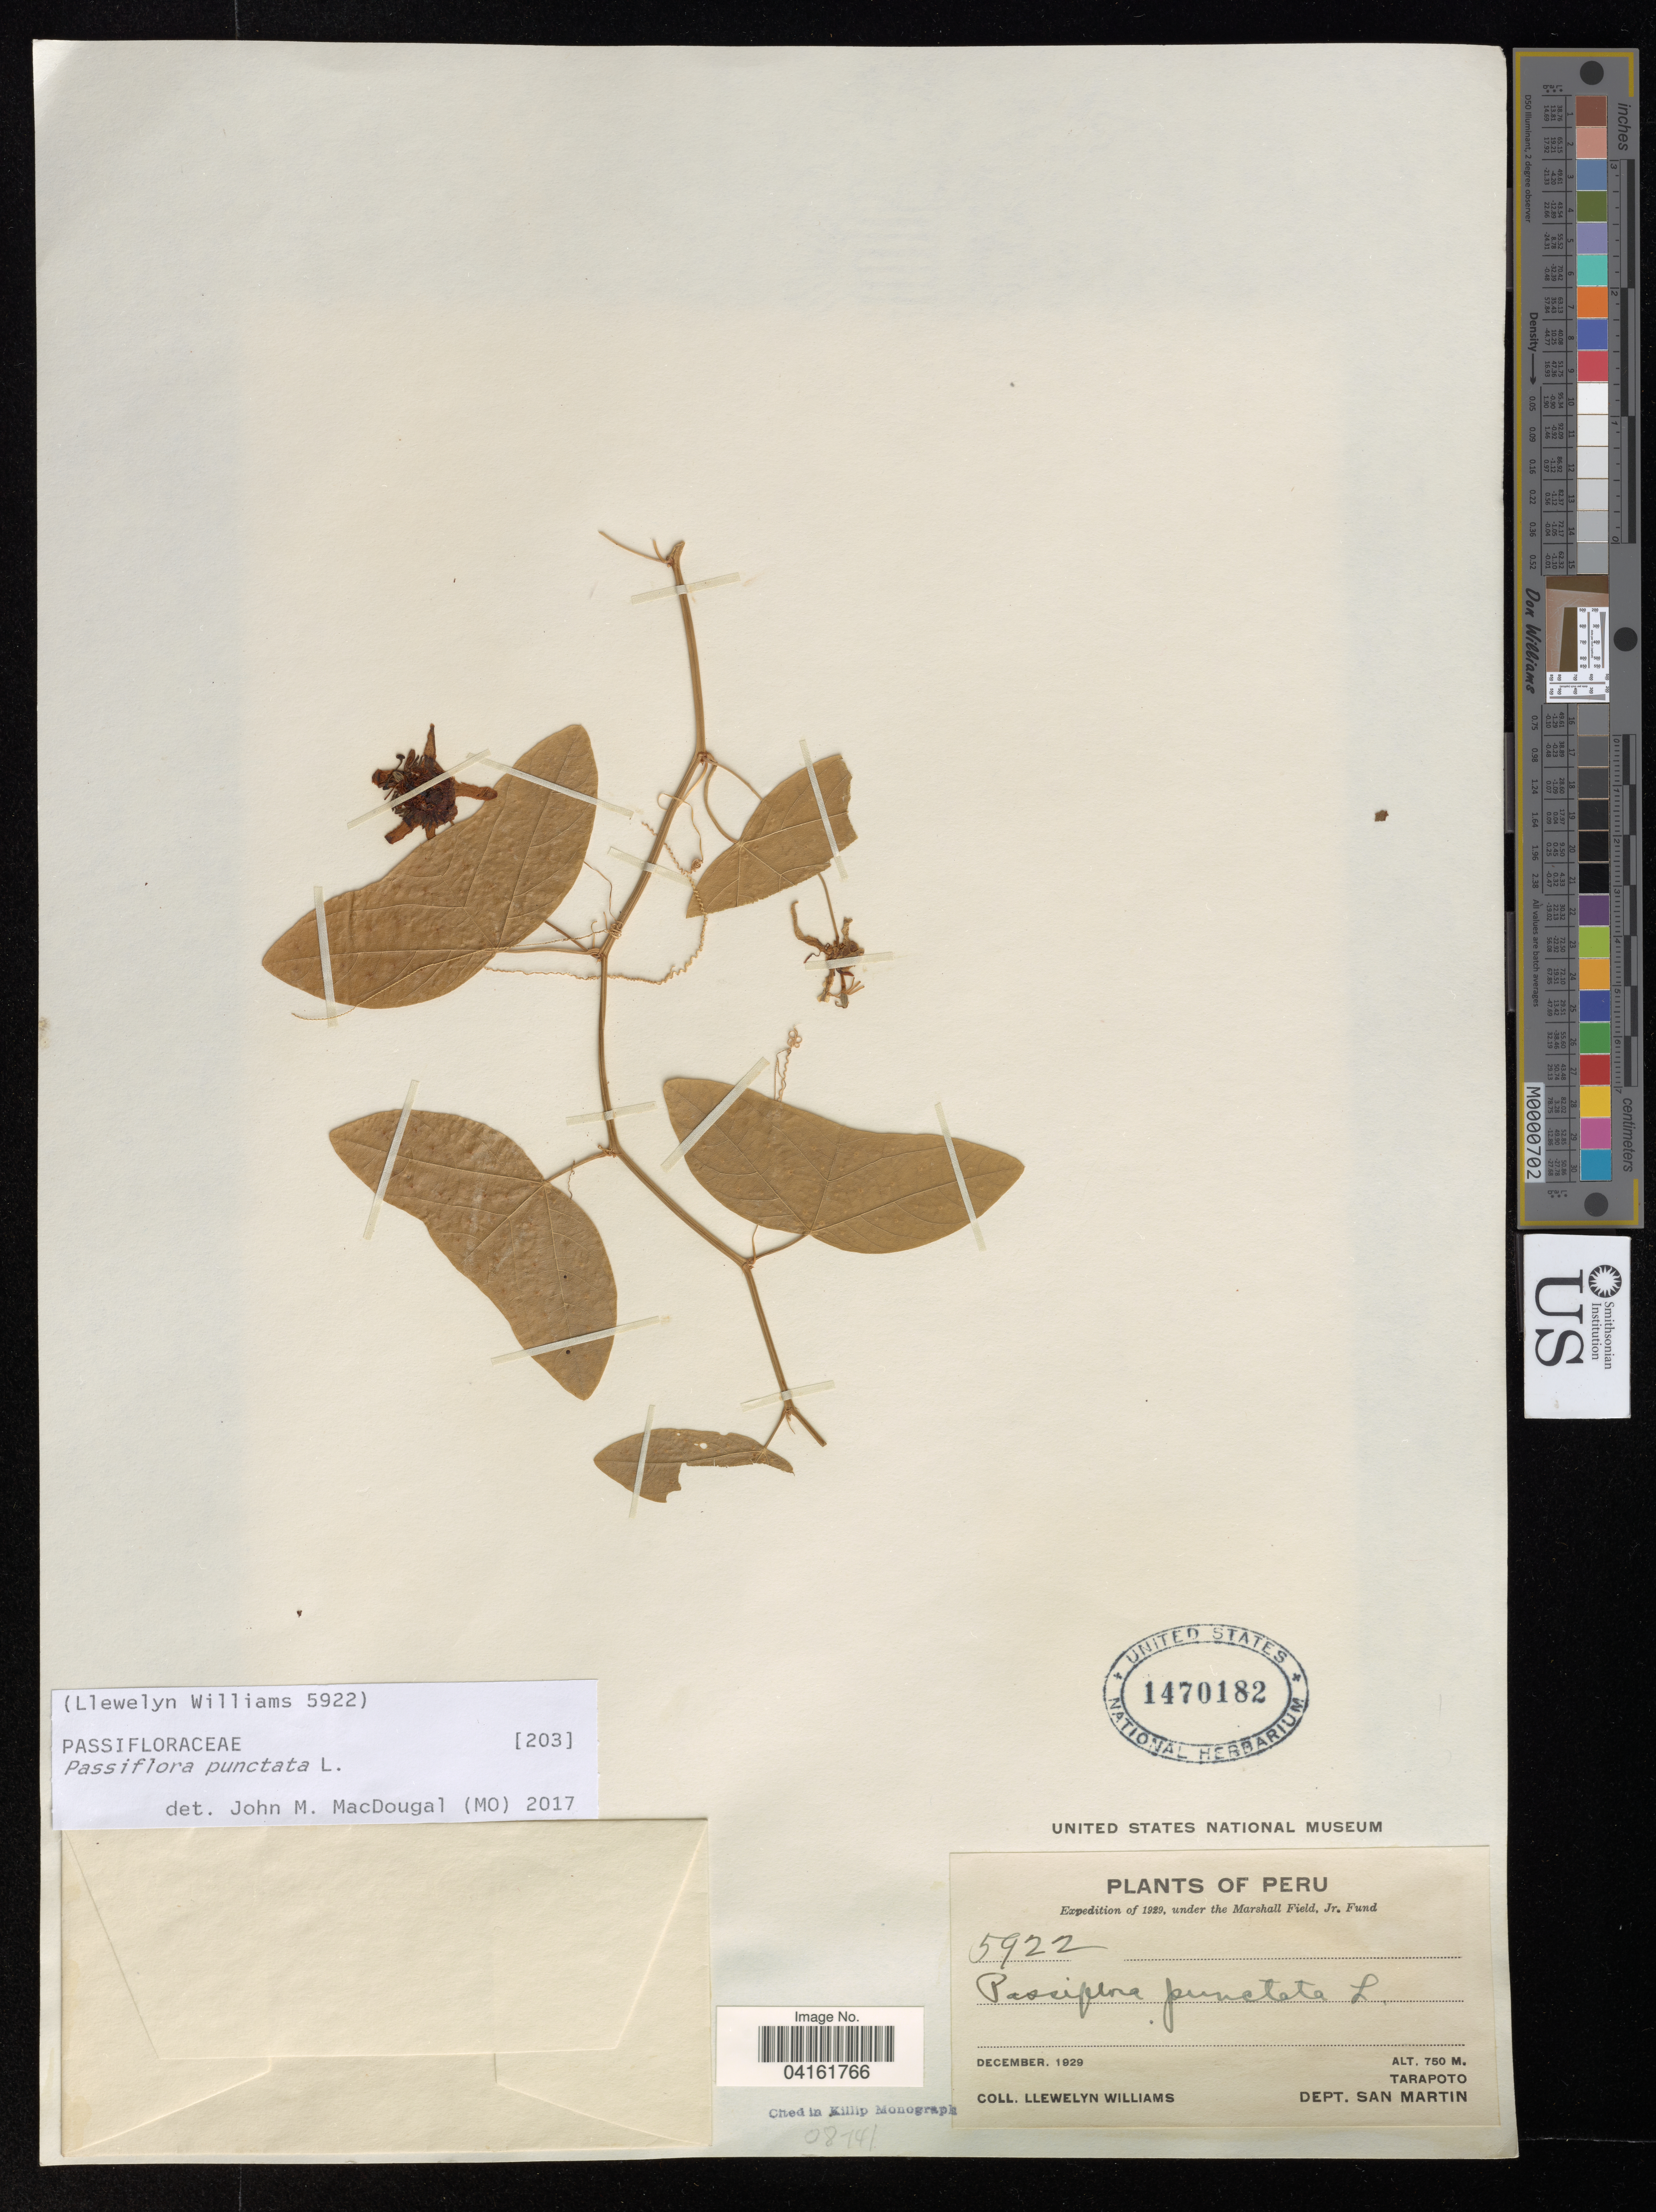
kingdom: Plantae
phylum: Tracheophyta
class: Magnoliopsida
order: Malpighiales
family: Passifloraceae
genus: Passiflora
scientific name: Passiflora punctata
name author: L.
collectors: Ll. Williams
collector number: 5922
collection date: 1929-12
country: Peru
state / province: San Martin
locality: Expedition of 1929. Tarapoto. Dept. San Martin.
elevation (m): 750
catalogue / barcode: US 1470182